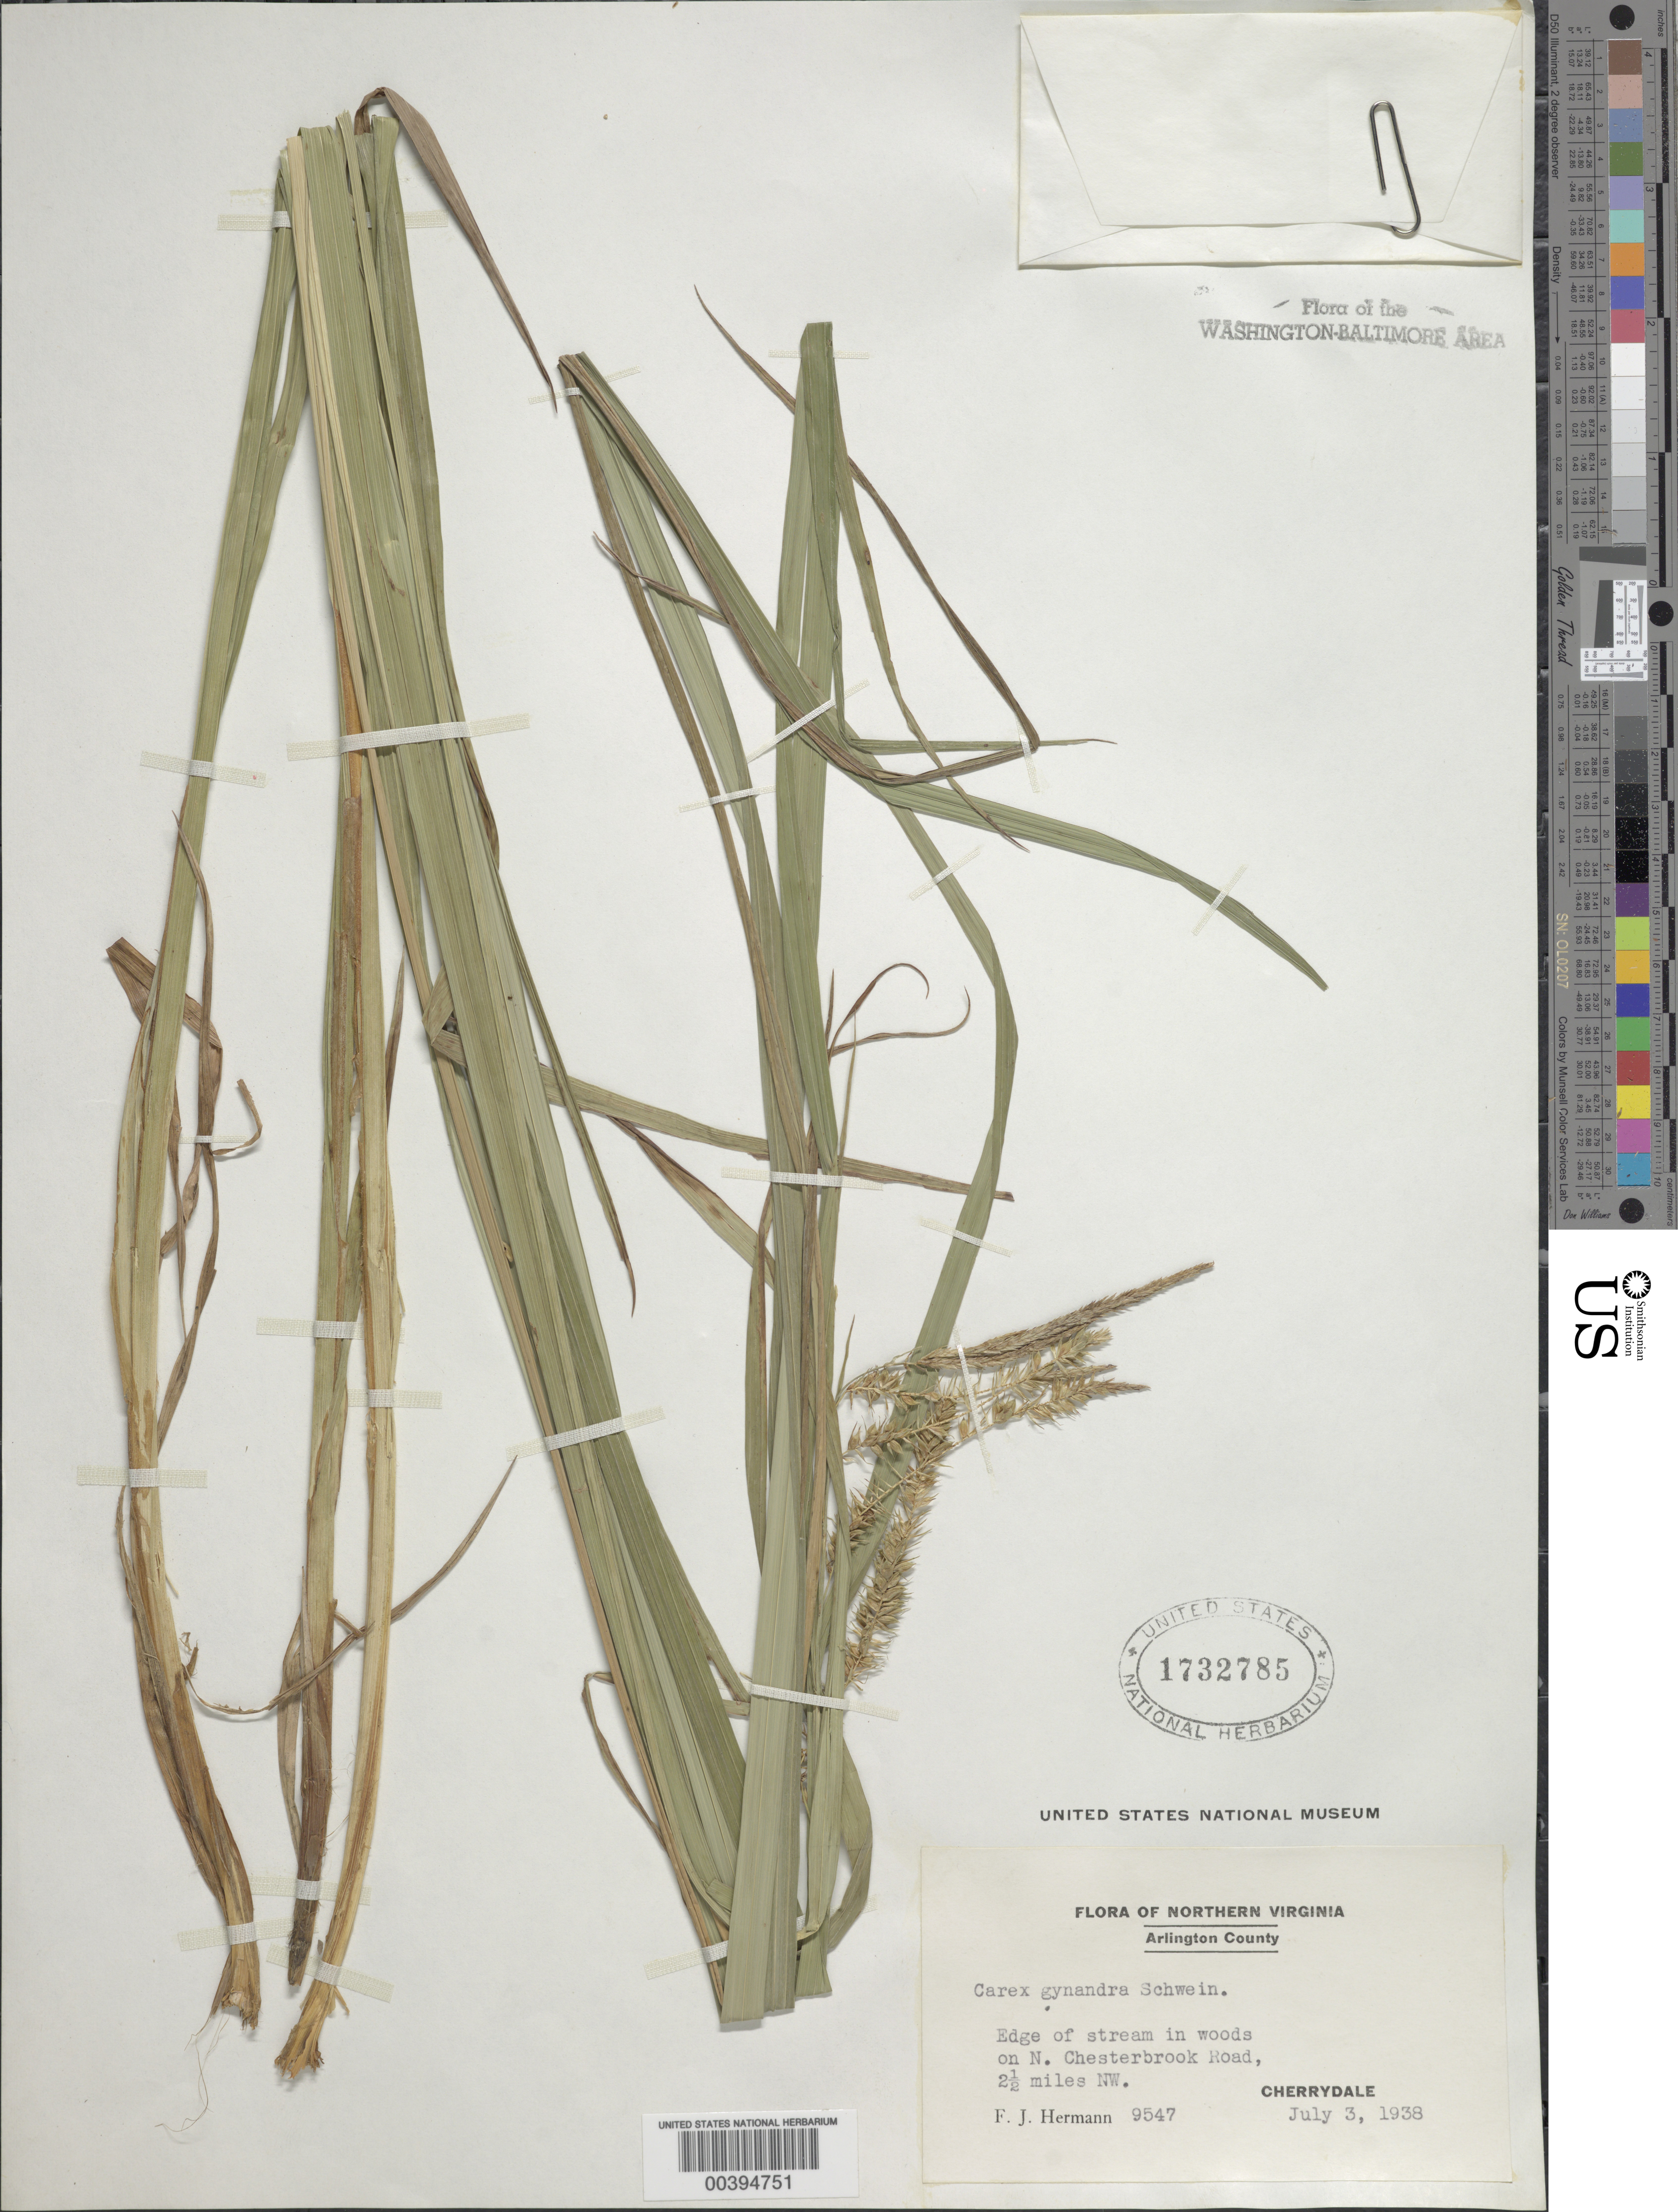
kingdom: Plantae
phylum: Tracheophyta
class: Liliopsida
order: Poales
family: Cyperaceae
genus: Carex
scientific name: Carex sp.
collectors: F. J. Hermann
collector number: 9547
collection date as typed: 03 Jul 1938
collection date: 1938-07-03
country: United States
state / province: Virginia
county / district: Arlington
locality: Chester Brook Road, northwest of Cherrydale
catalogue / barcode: US 1732785